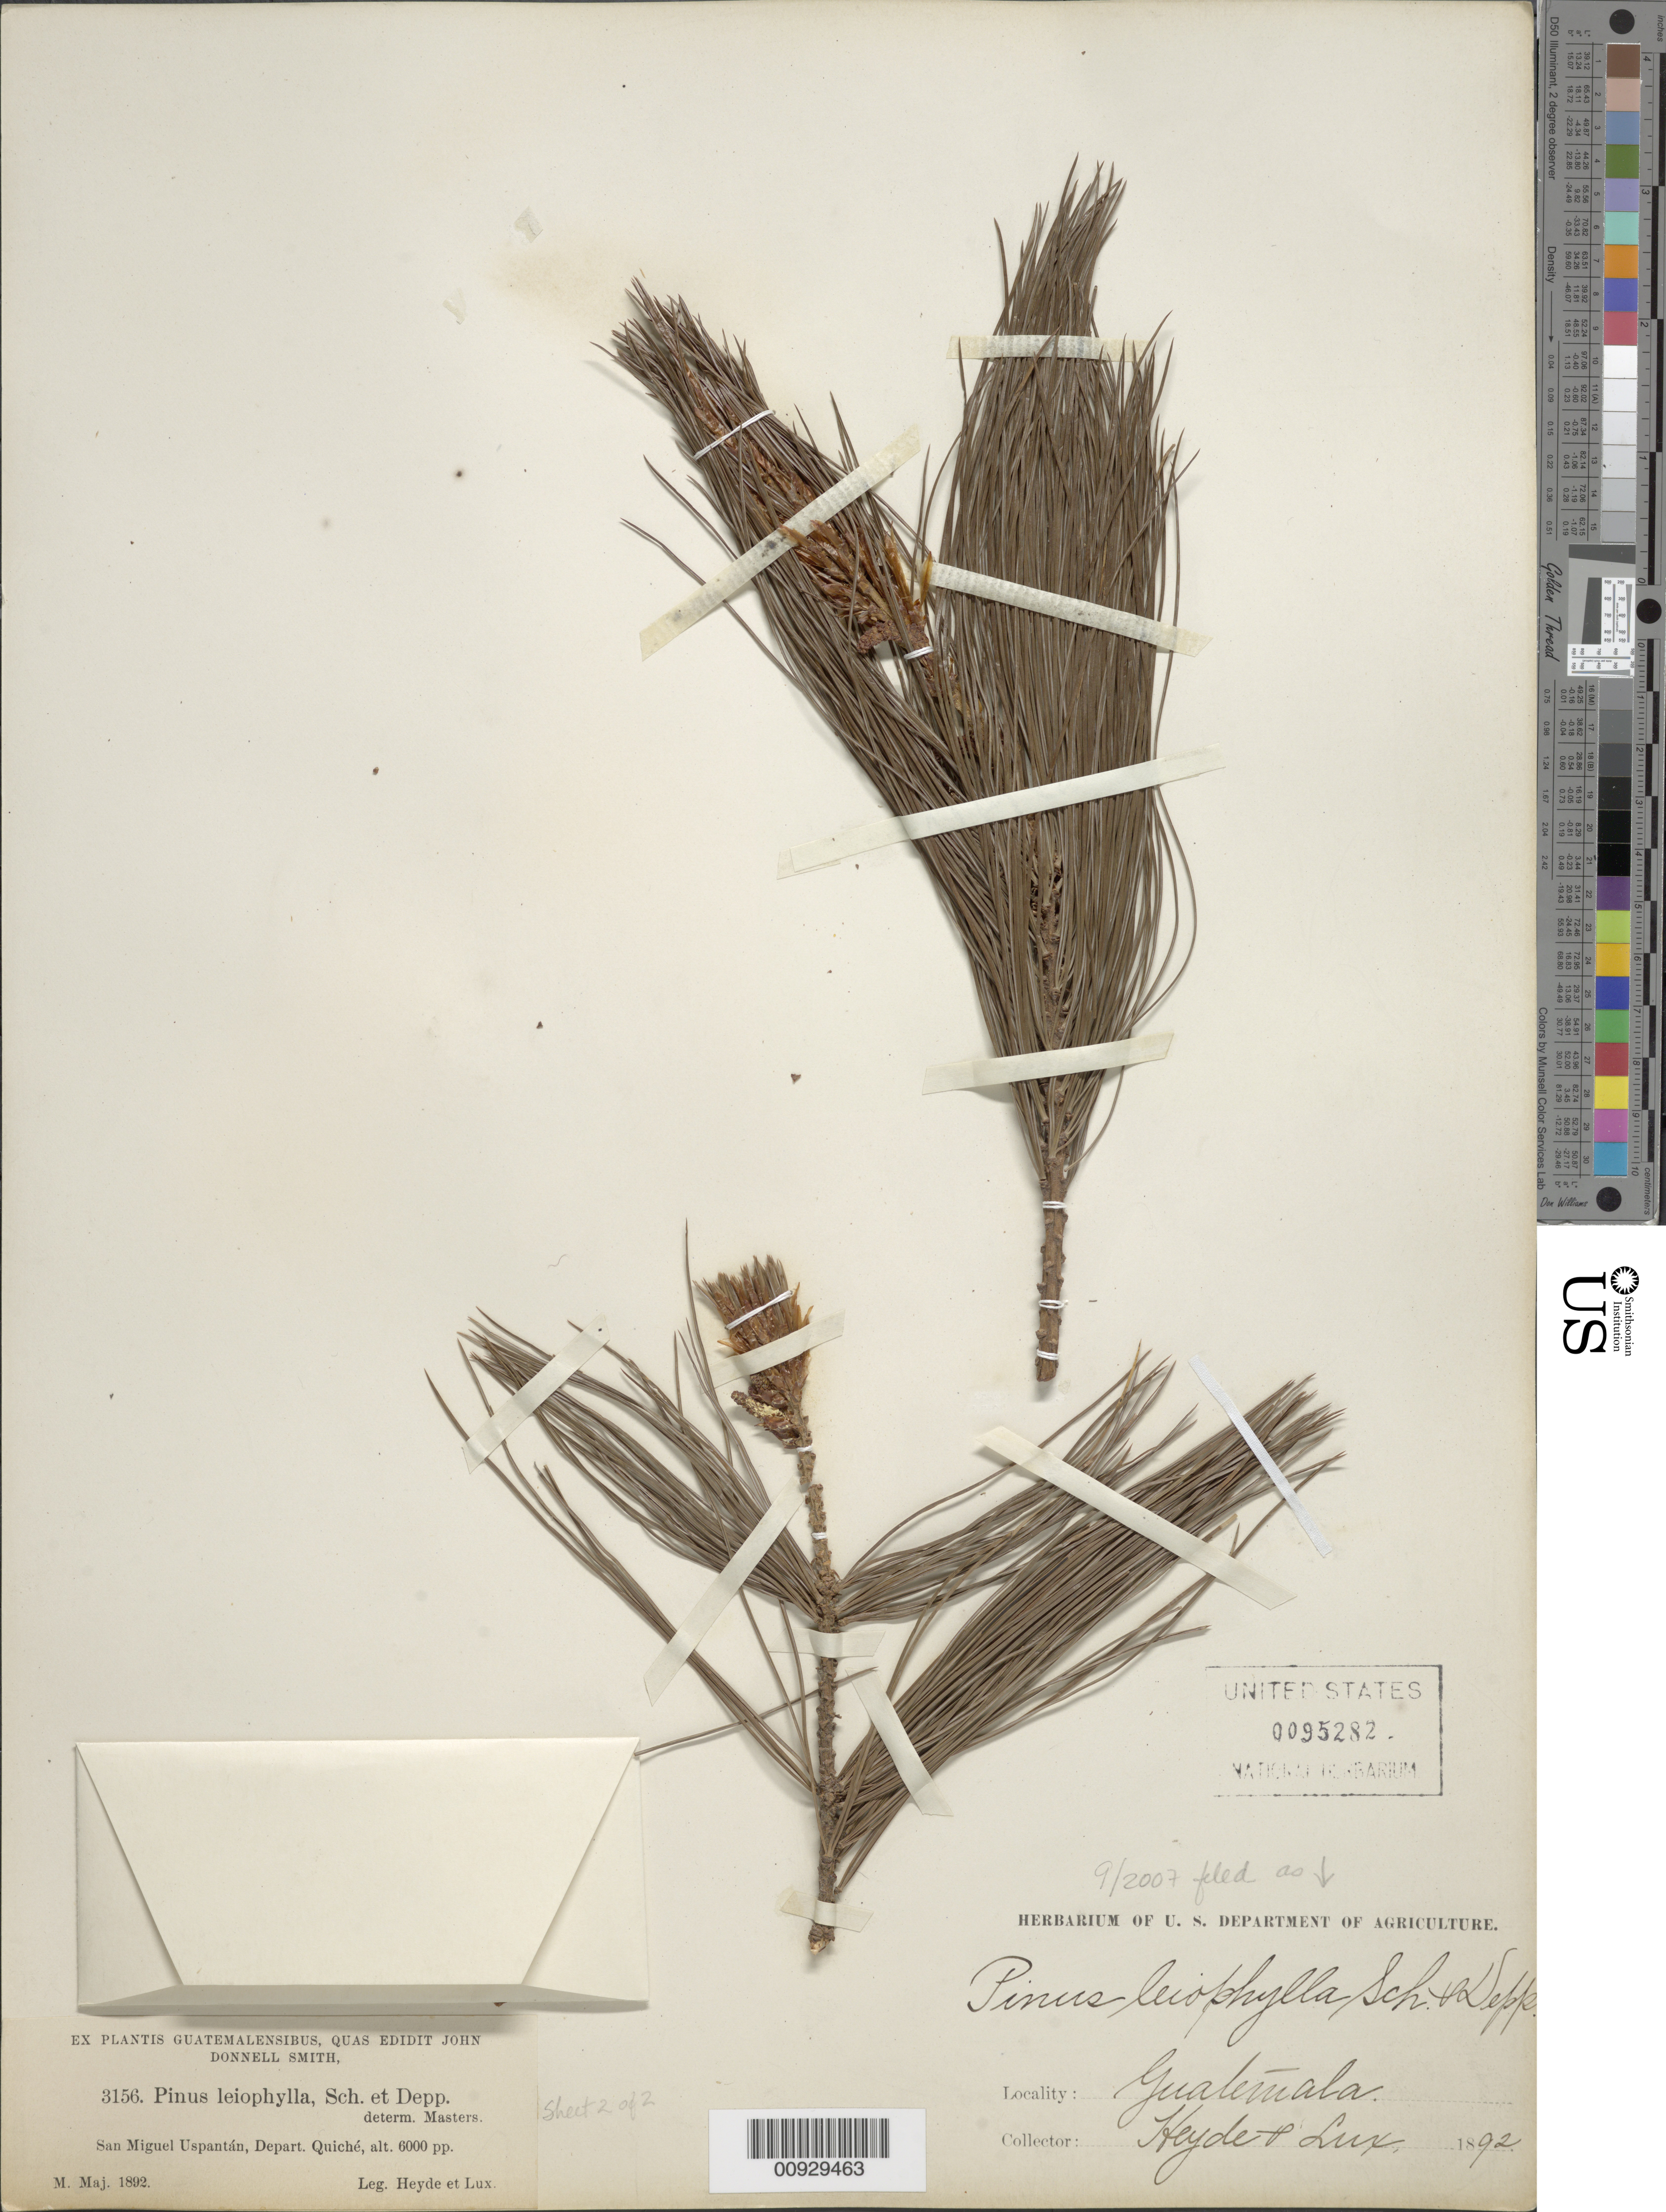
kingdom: Plantae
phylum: Tracheophyta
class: Pinopsida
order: Pinales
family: Pinaceae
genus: Pinus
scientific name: Pinus leiophylla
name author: Schiede ex Schltdl. & Cham.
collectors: E. T. Heyde & E. Lux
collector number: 3156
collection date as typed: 1892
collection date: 1892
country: Guatemala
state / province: El Quiché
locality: San Miguel Uspantán.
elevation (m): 1829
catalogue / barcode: US 95282